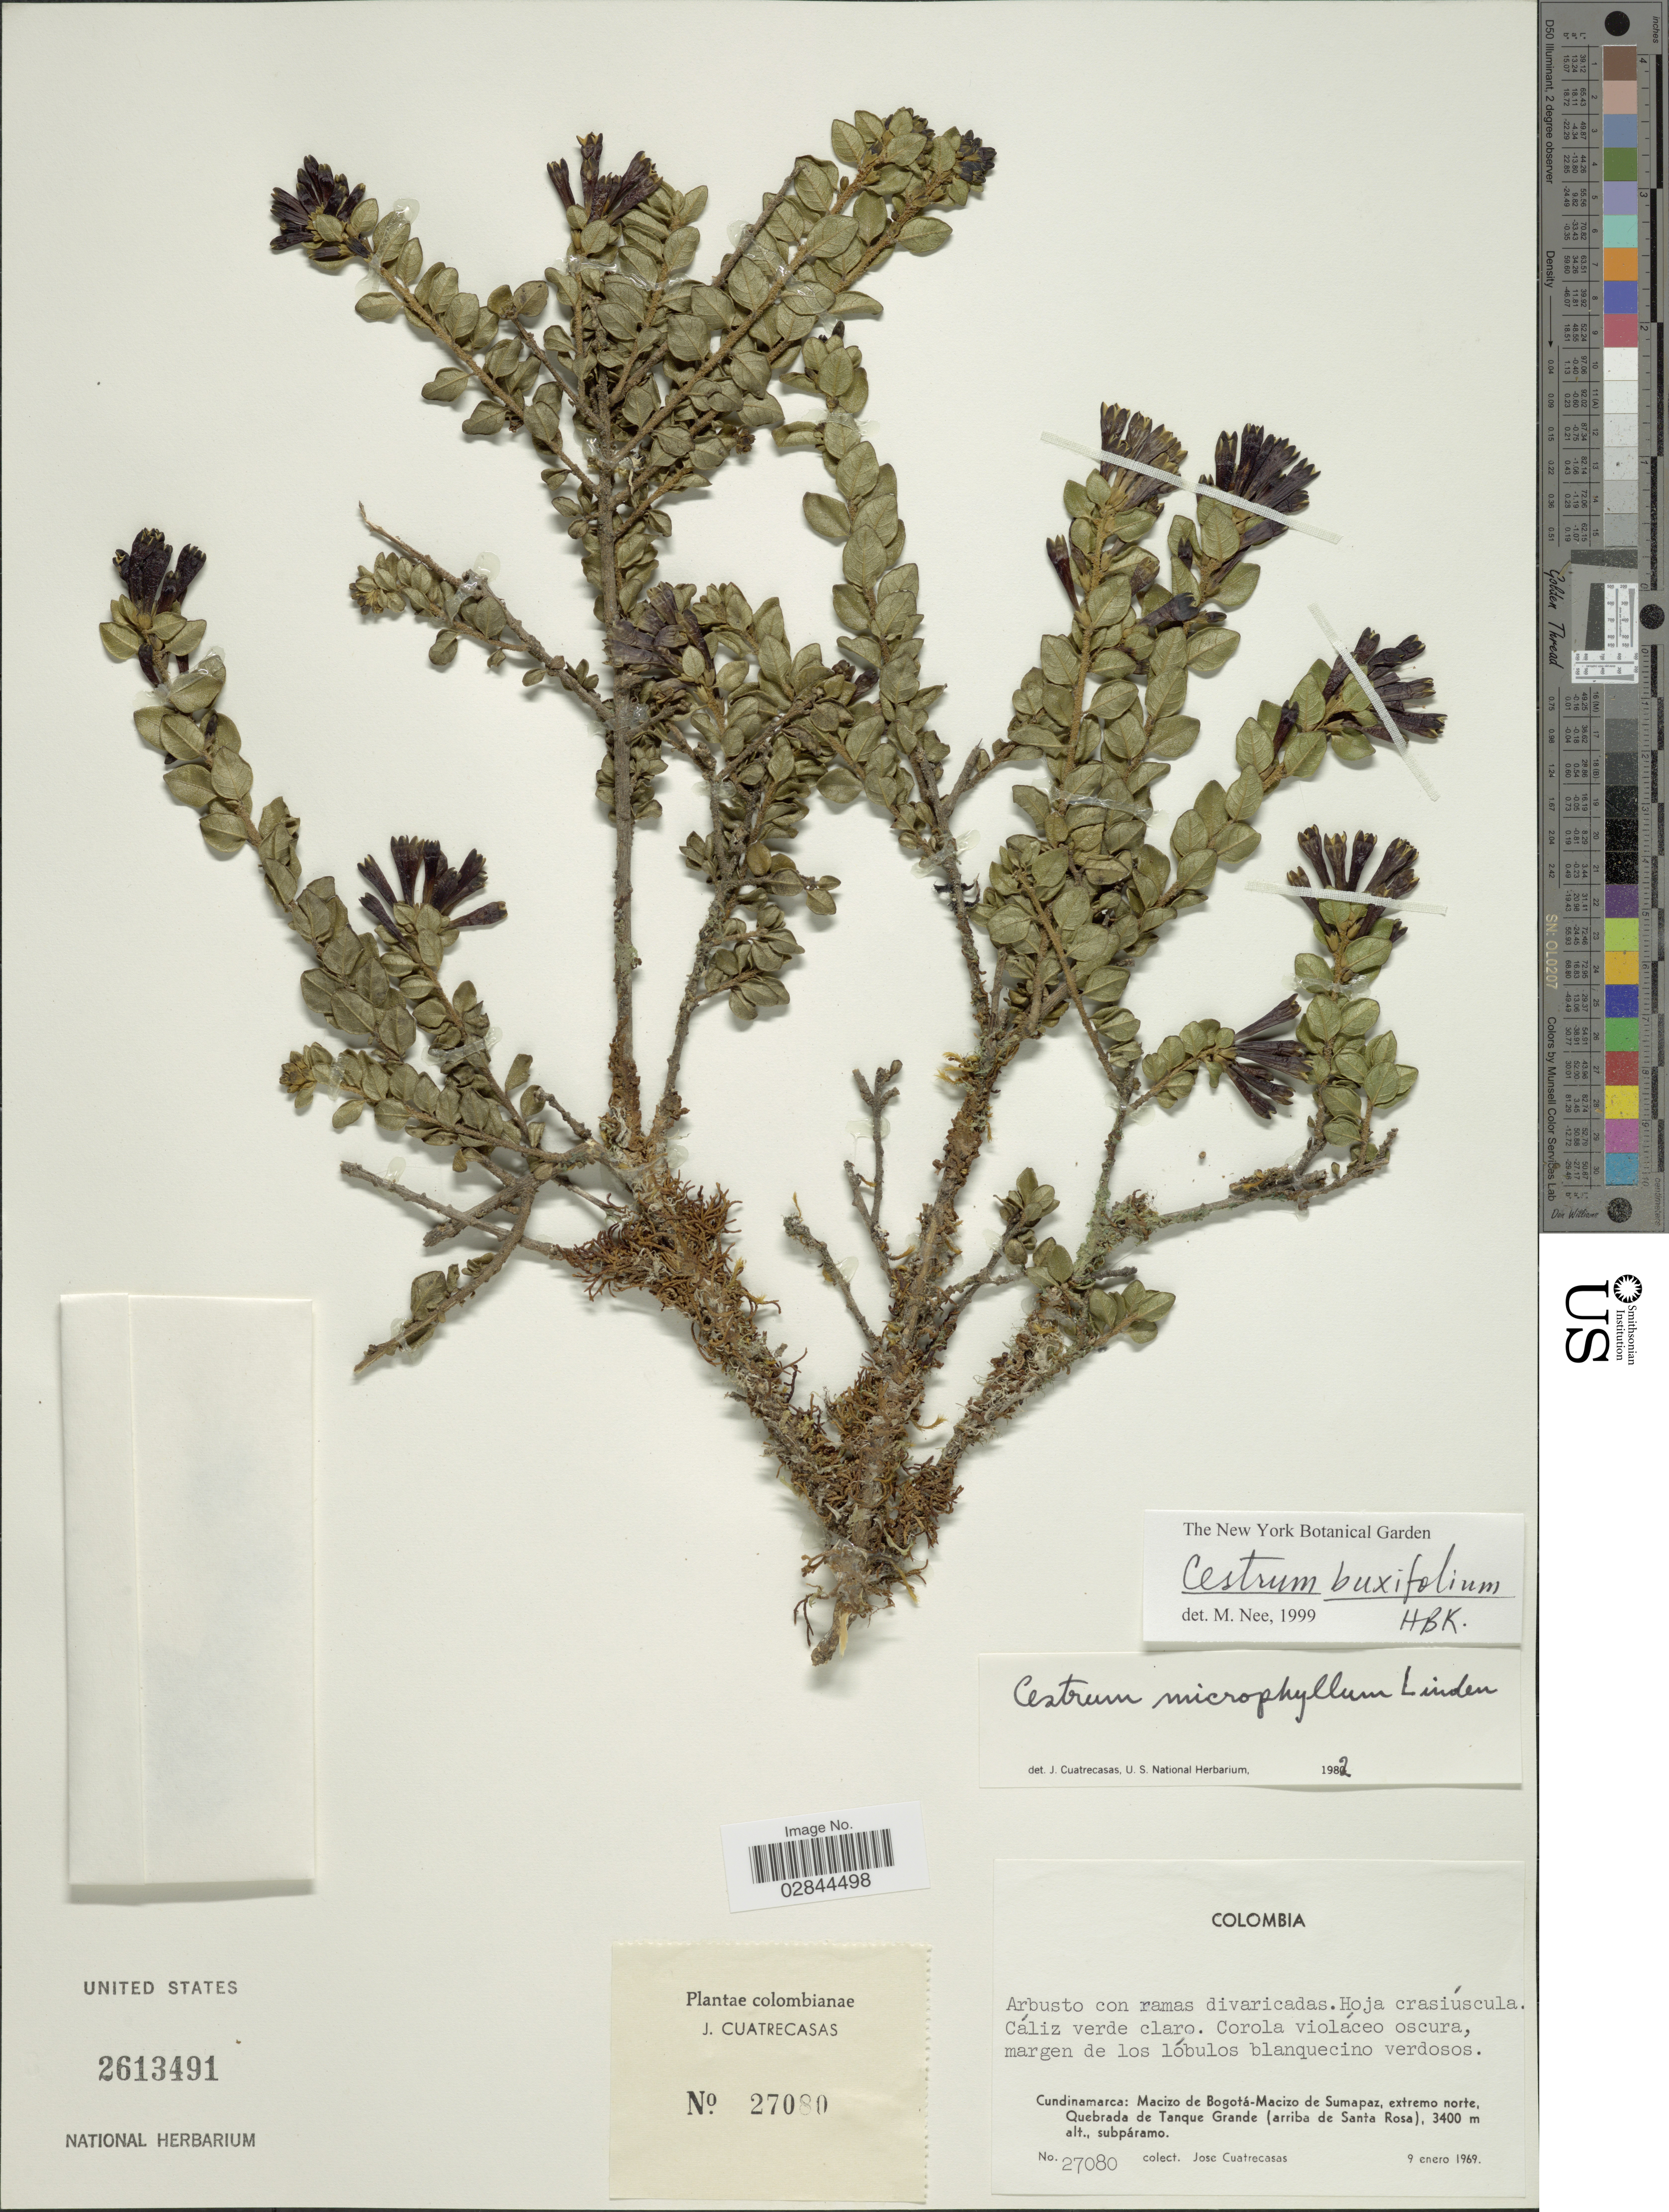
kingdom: Plantae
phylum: Tracheophyta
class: Magnoliopsida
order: Solanales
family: Solanaceae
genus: Cestrum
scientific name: Cestrum buxifolium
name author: Kunth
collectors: J. Cuatrecasas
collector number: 27080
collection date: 1969-01-09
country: Colombia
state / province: Cundinamarca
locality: Macizo de Bogotá-Macizo de Sumapaz, extremo norte. Quebrada de Tanque Grande (arriba de Santa Rosa), subpáramo.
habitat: Subparamo.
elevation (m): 3400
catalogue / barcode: US 2613491